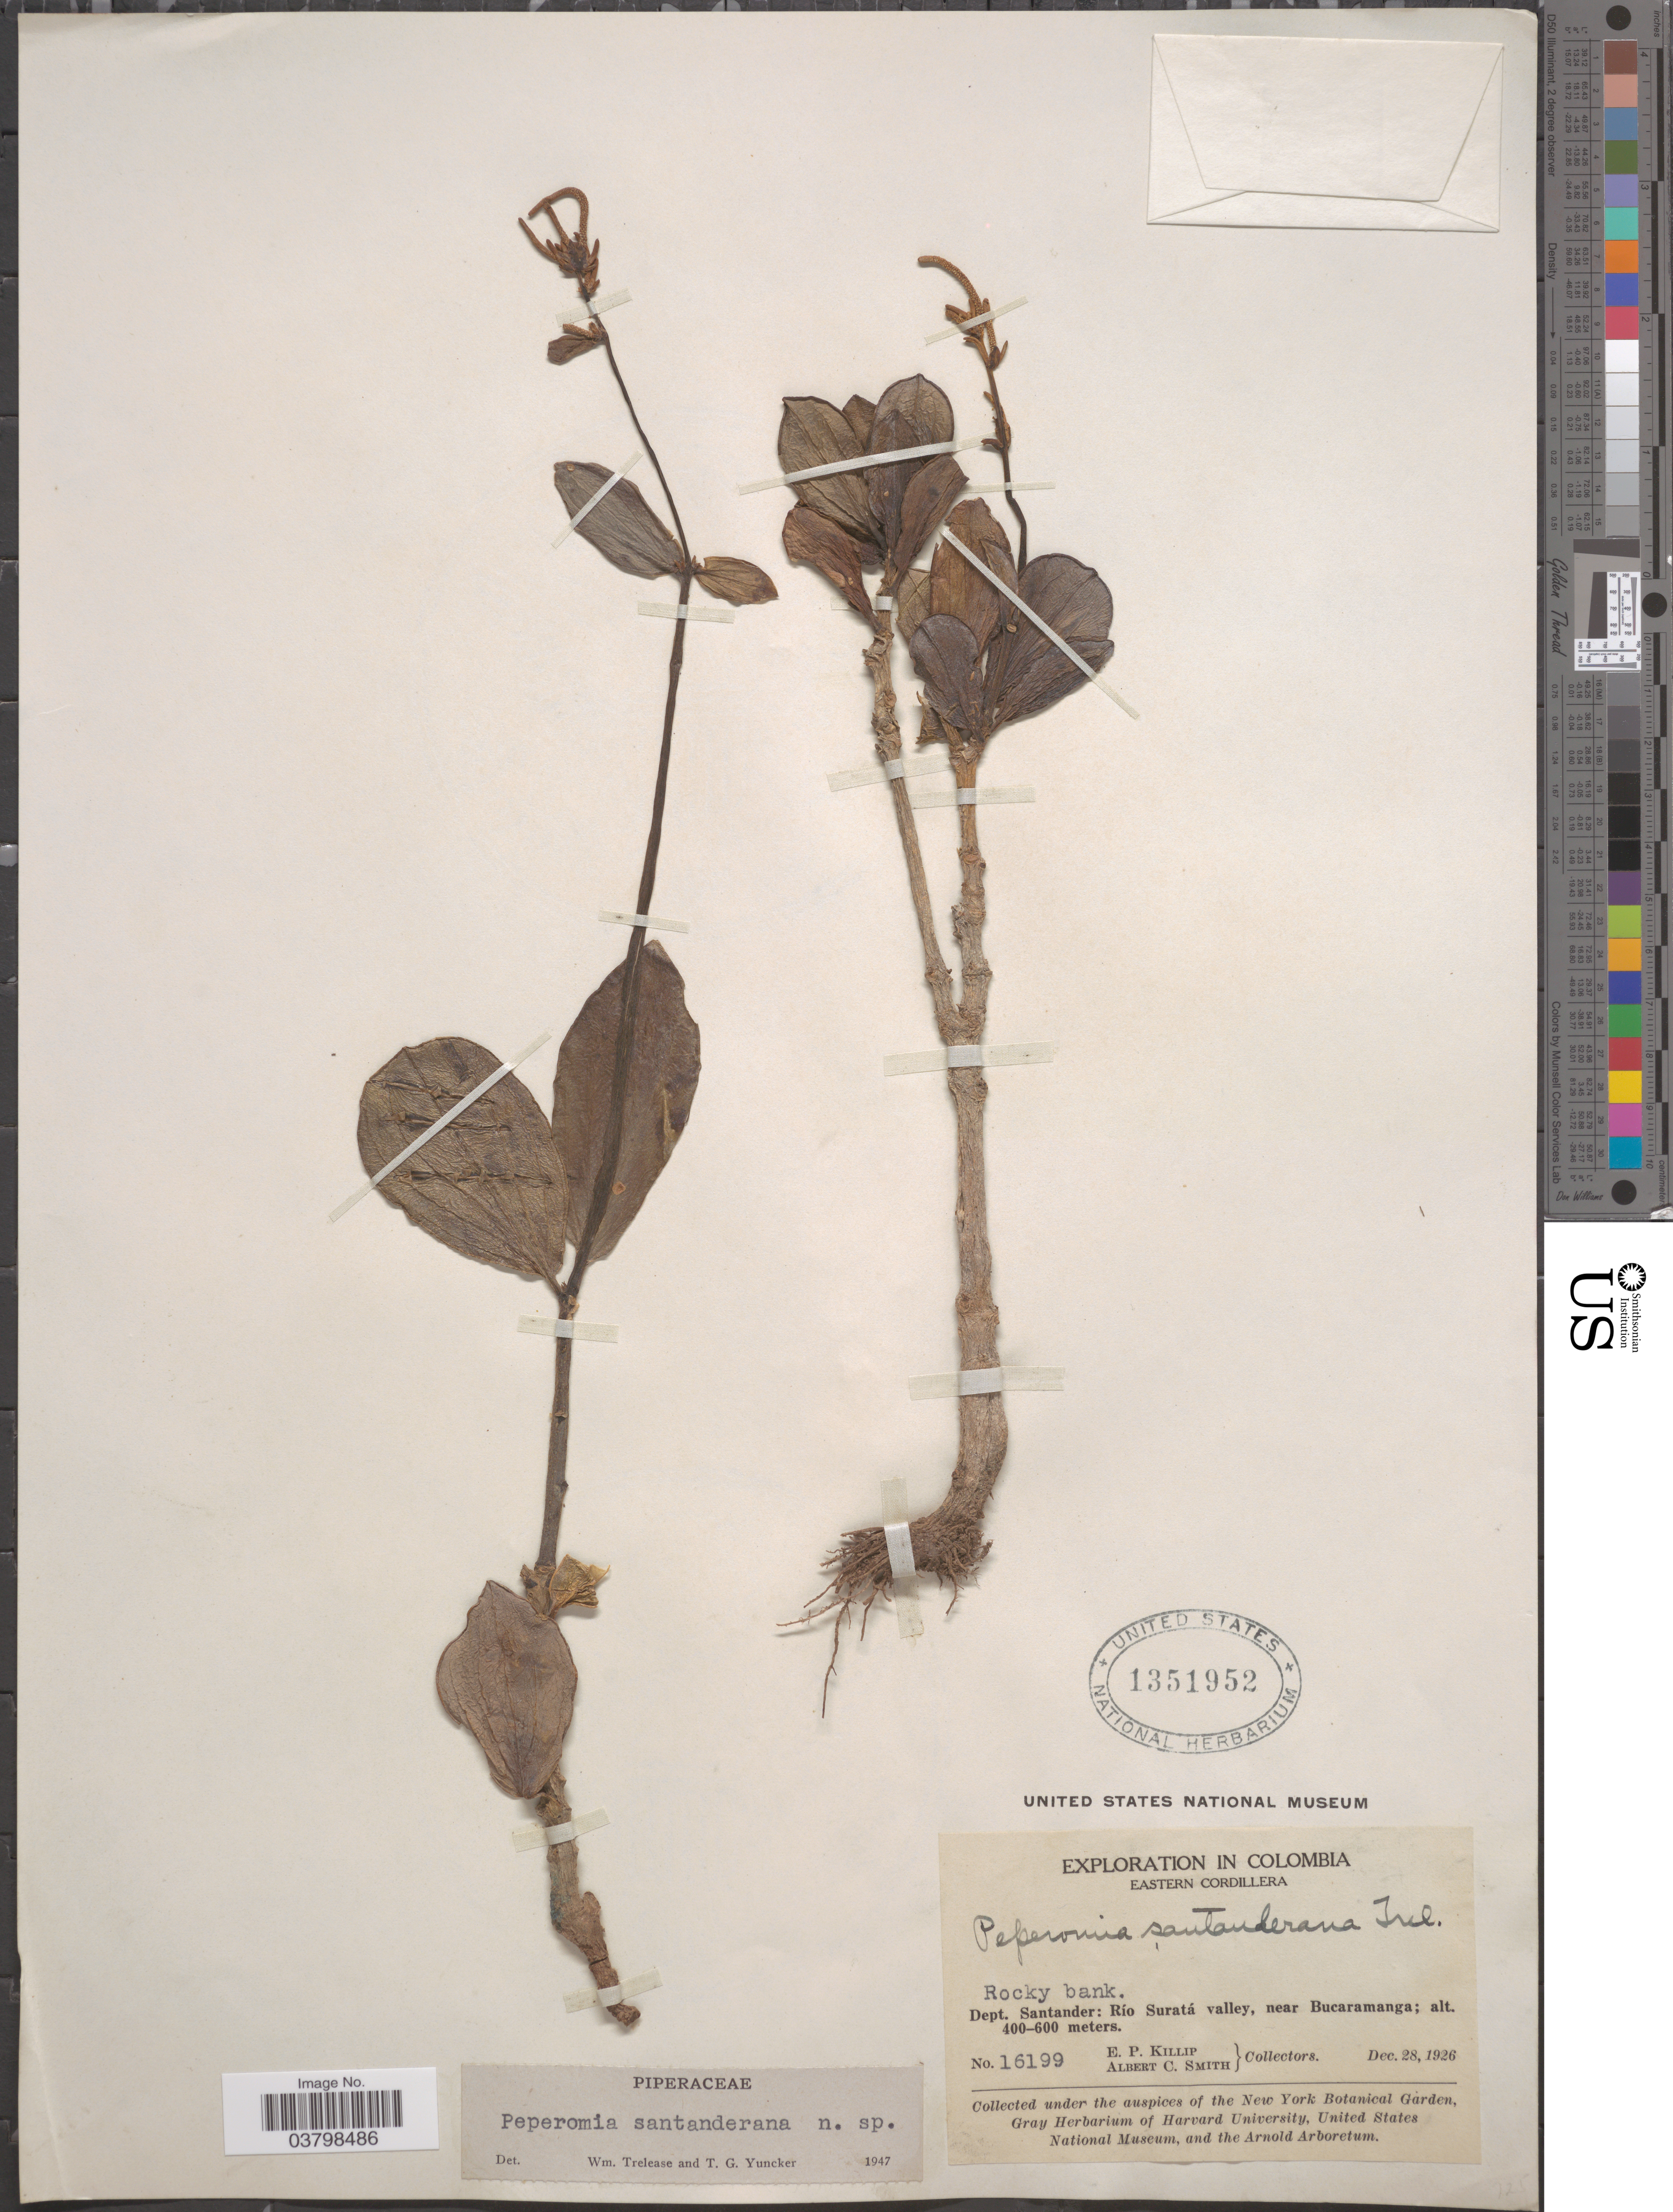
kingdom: Plantae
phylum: Tracheophyta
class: Magnoliopsida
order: Piperales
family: Piperaceae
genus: Peperomia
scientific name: Peperomia santanderana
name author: Trel. & Yunck.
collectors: E. P. Killip & A. C. Smith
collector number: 16199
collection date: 1926-12-28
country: Colombia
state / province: Santander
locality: Eastern Cordillera. Dept. Santander: Río Suratá valley, near Bucaramanga.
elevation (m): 400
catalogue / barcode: US 1351952